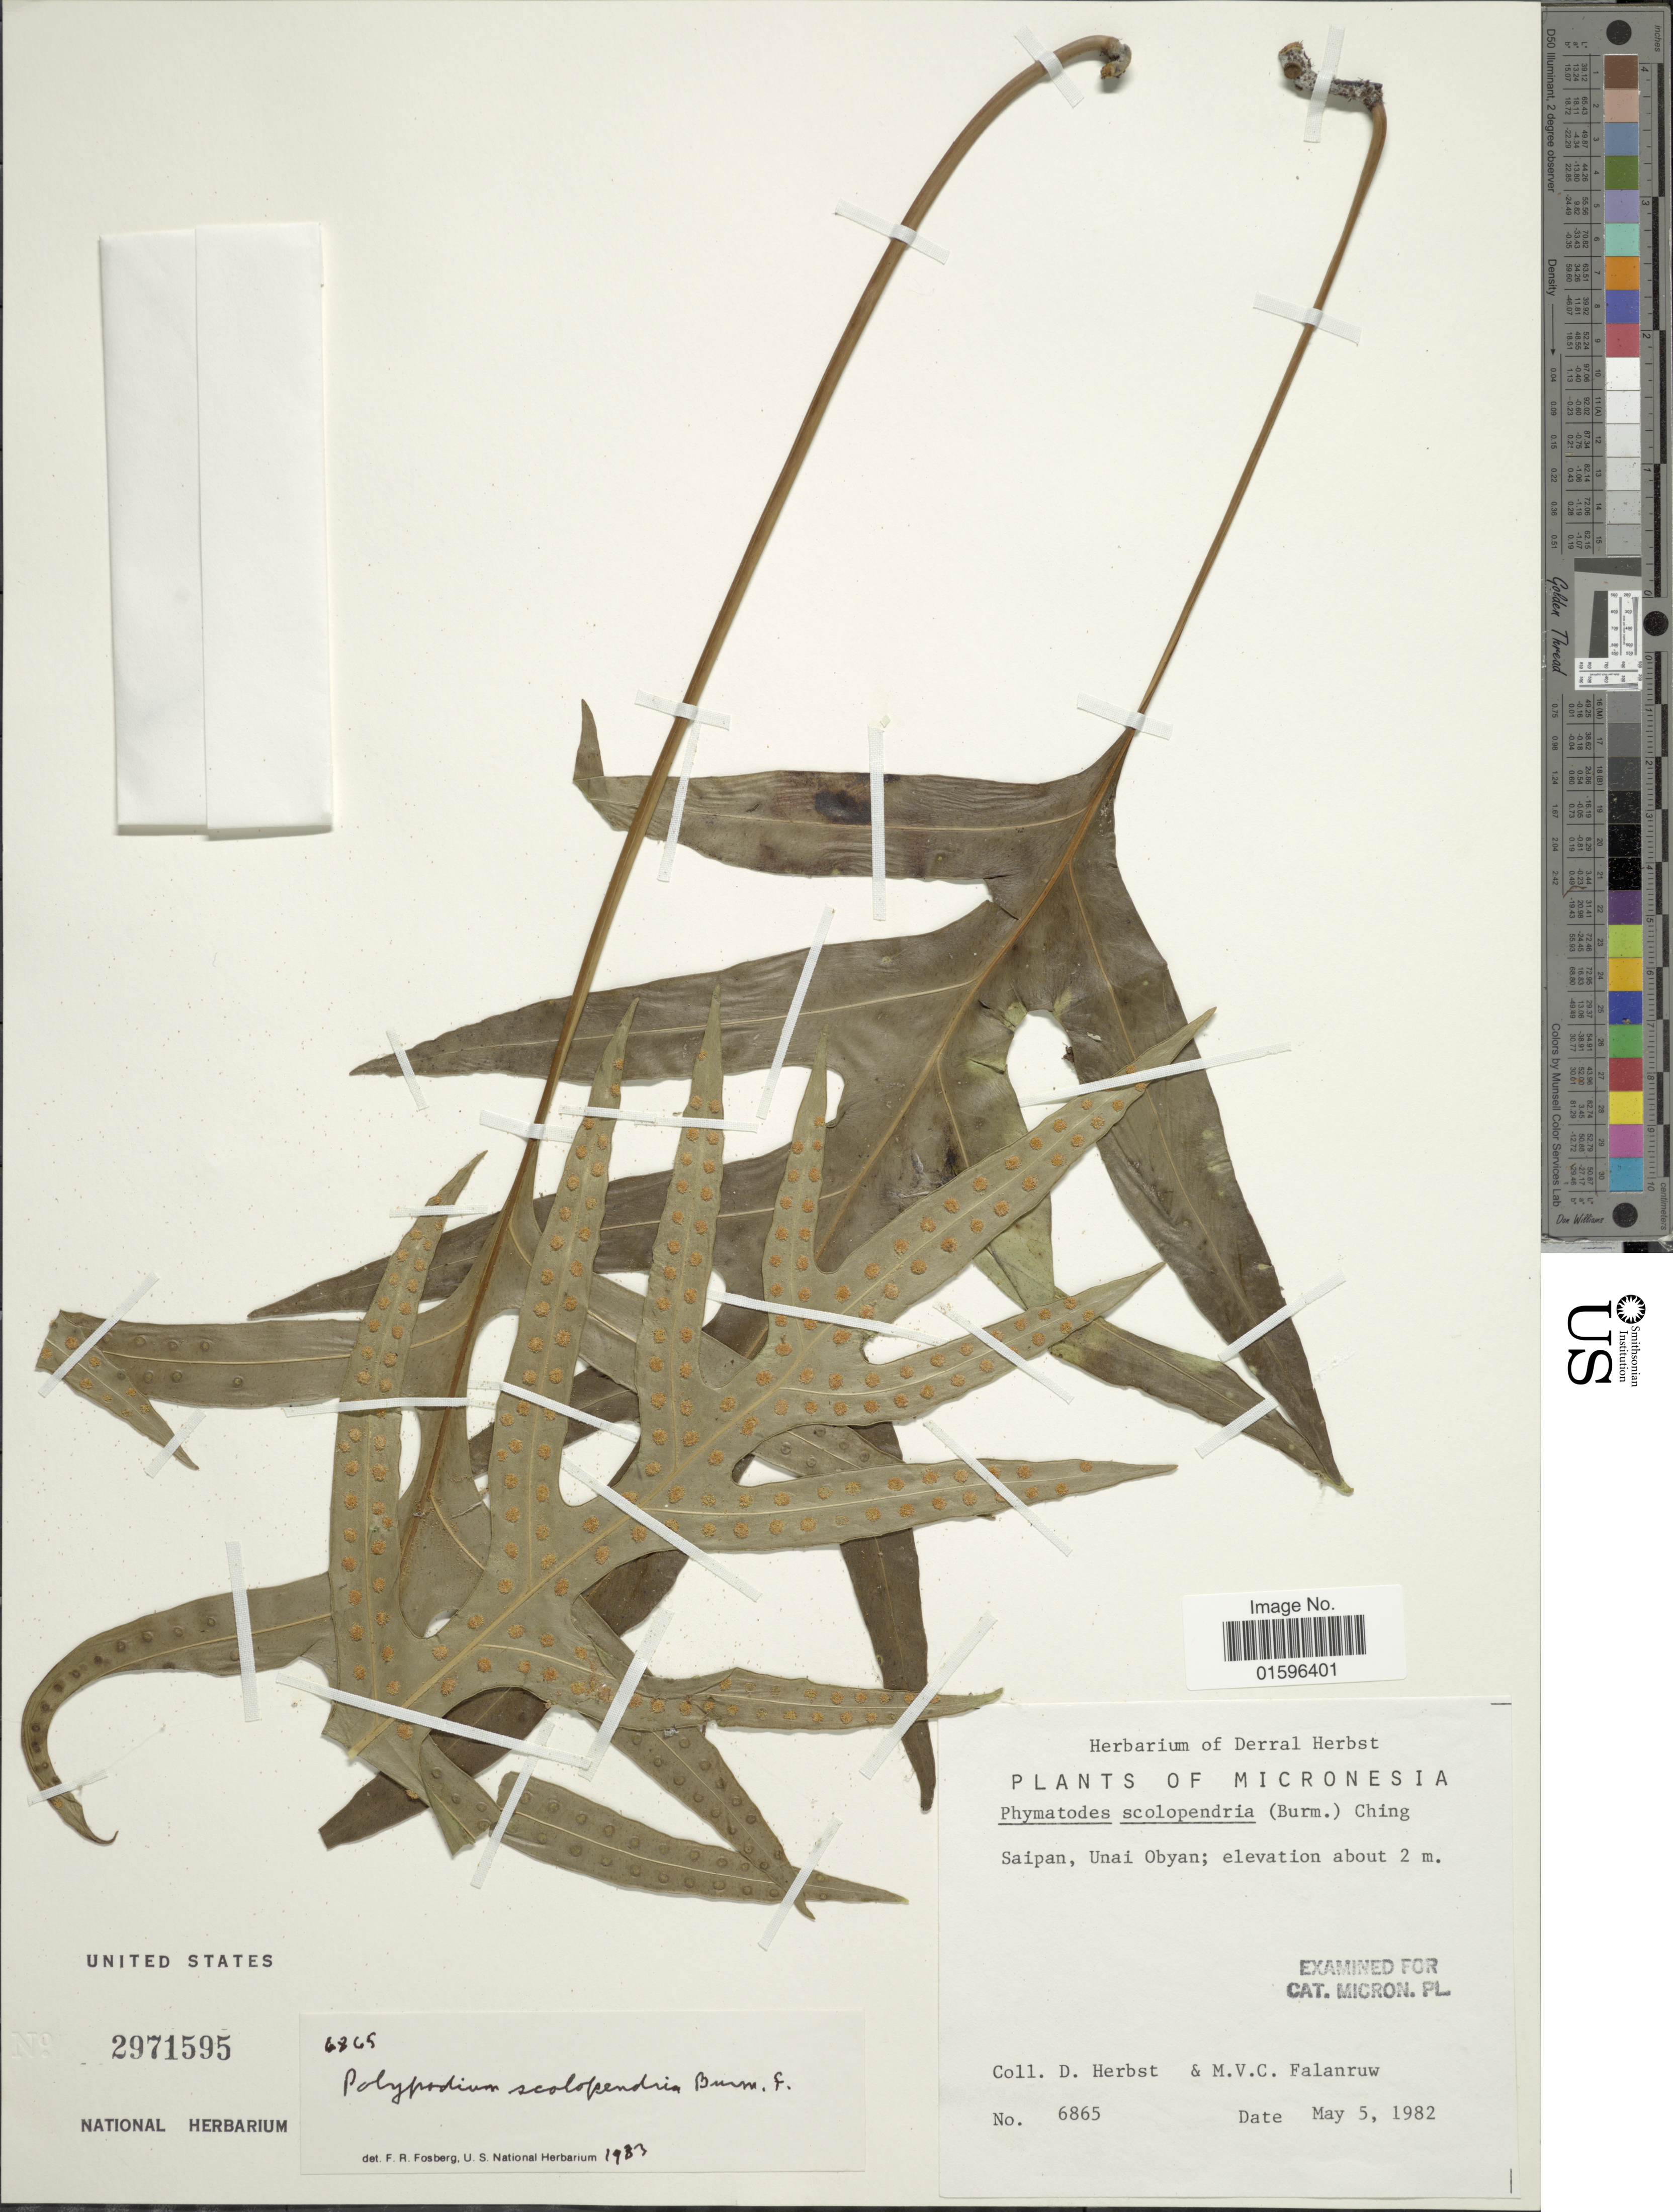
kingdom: Plantae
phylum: Tracheophyta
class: Polypodiopsida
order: Polypodiales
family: Polypodiaceae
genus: Polypodium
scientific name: Polypodium scolopendria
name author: Burm. f.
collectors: D. Herbst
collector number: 6865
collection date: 1982-05-05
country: Northern Mariana Islands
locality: Micronesia, Saipan, Unai Obyan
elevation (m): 2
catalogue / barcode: US 2971595